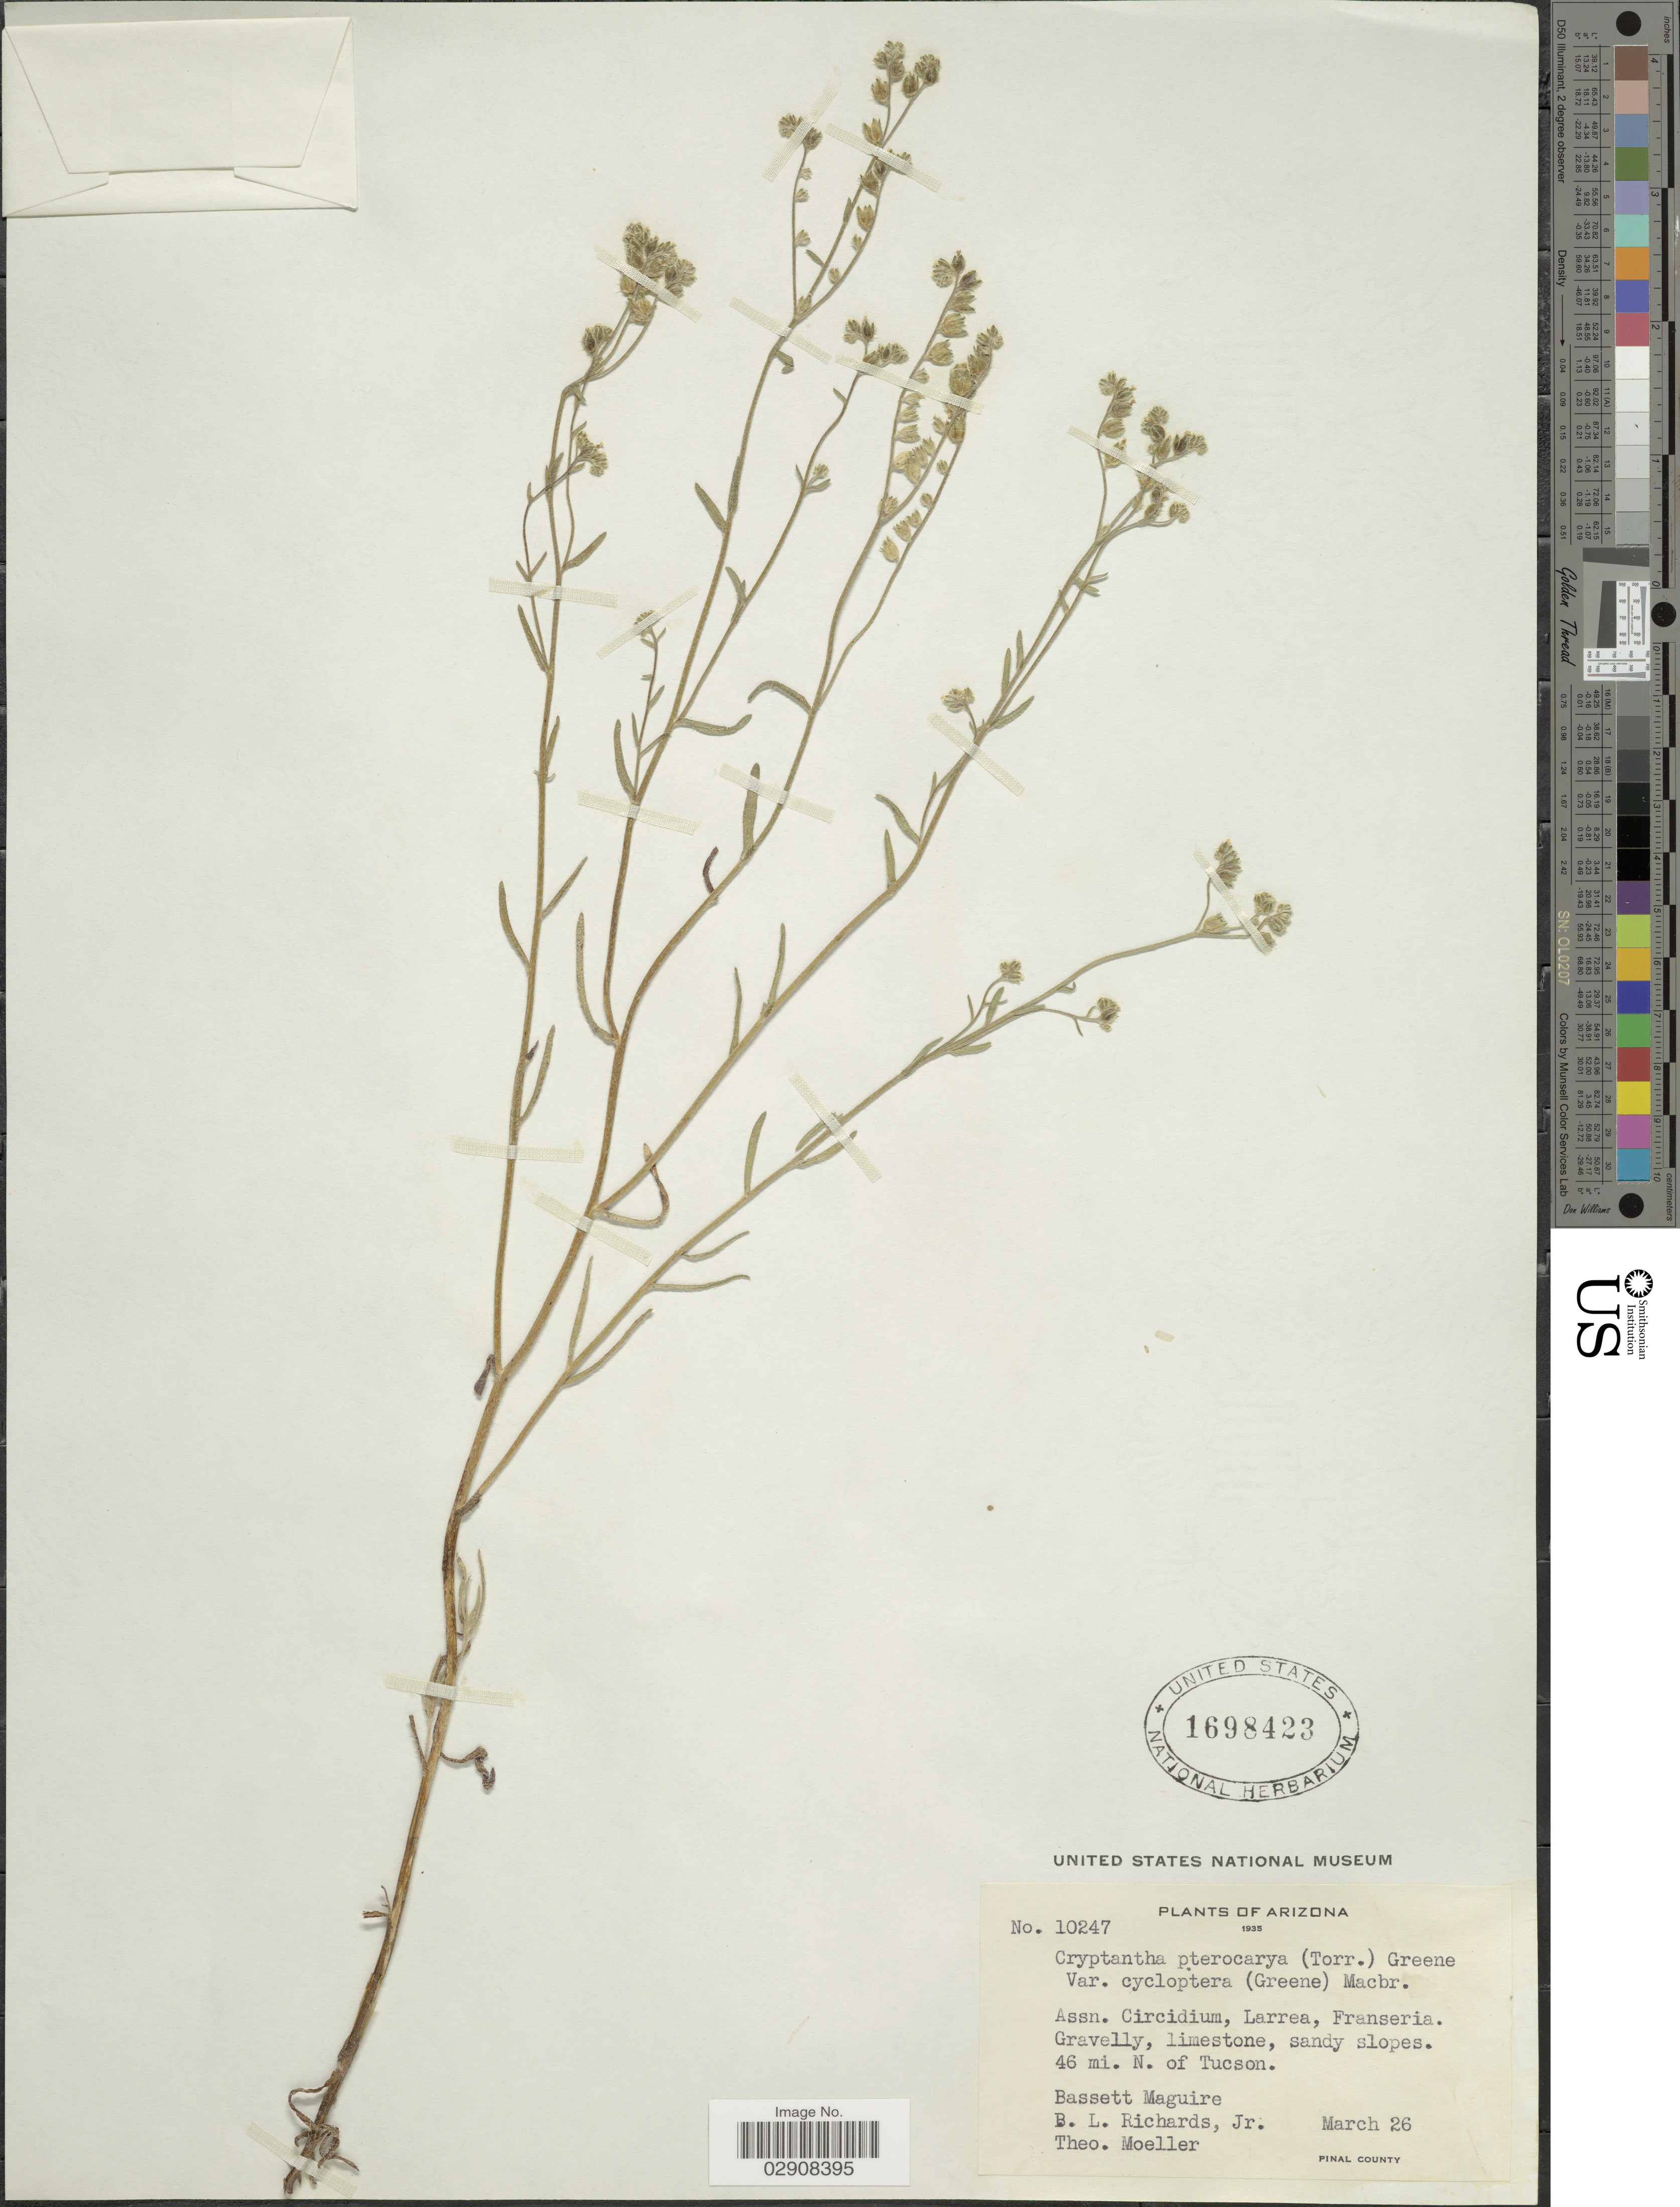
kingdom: Plantae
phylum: Tracheophyta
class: Magnoliopsida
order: Boraginales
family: Boraginaceae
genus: Cryptantha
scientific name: Cryptantha pterocarya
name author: (Torr.) Greene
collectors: B. Maguire, B. Richards & T. Moeller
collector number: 10247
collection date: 1935-03-26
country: United States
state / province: Arizona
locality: Gravelly, limestone, sandy slopes. 46 mi. N. of Tucson.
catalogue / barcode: US 1698423